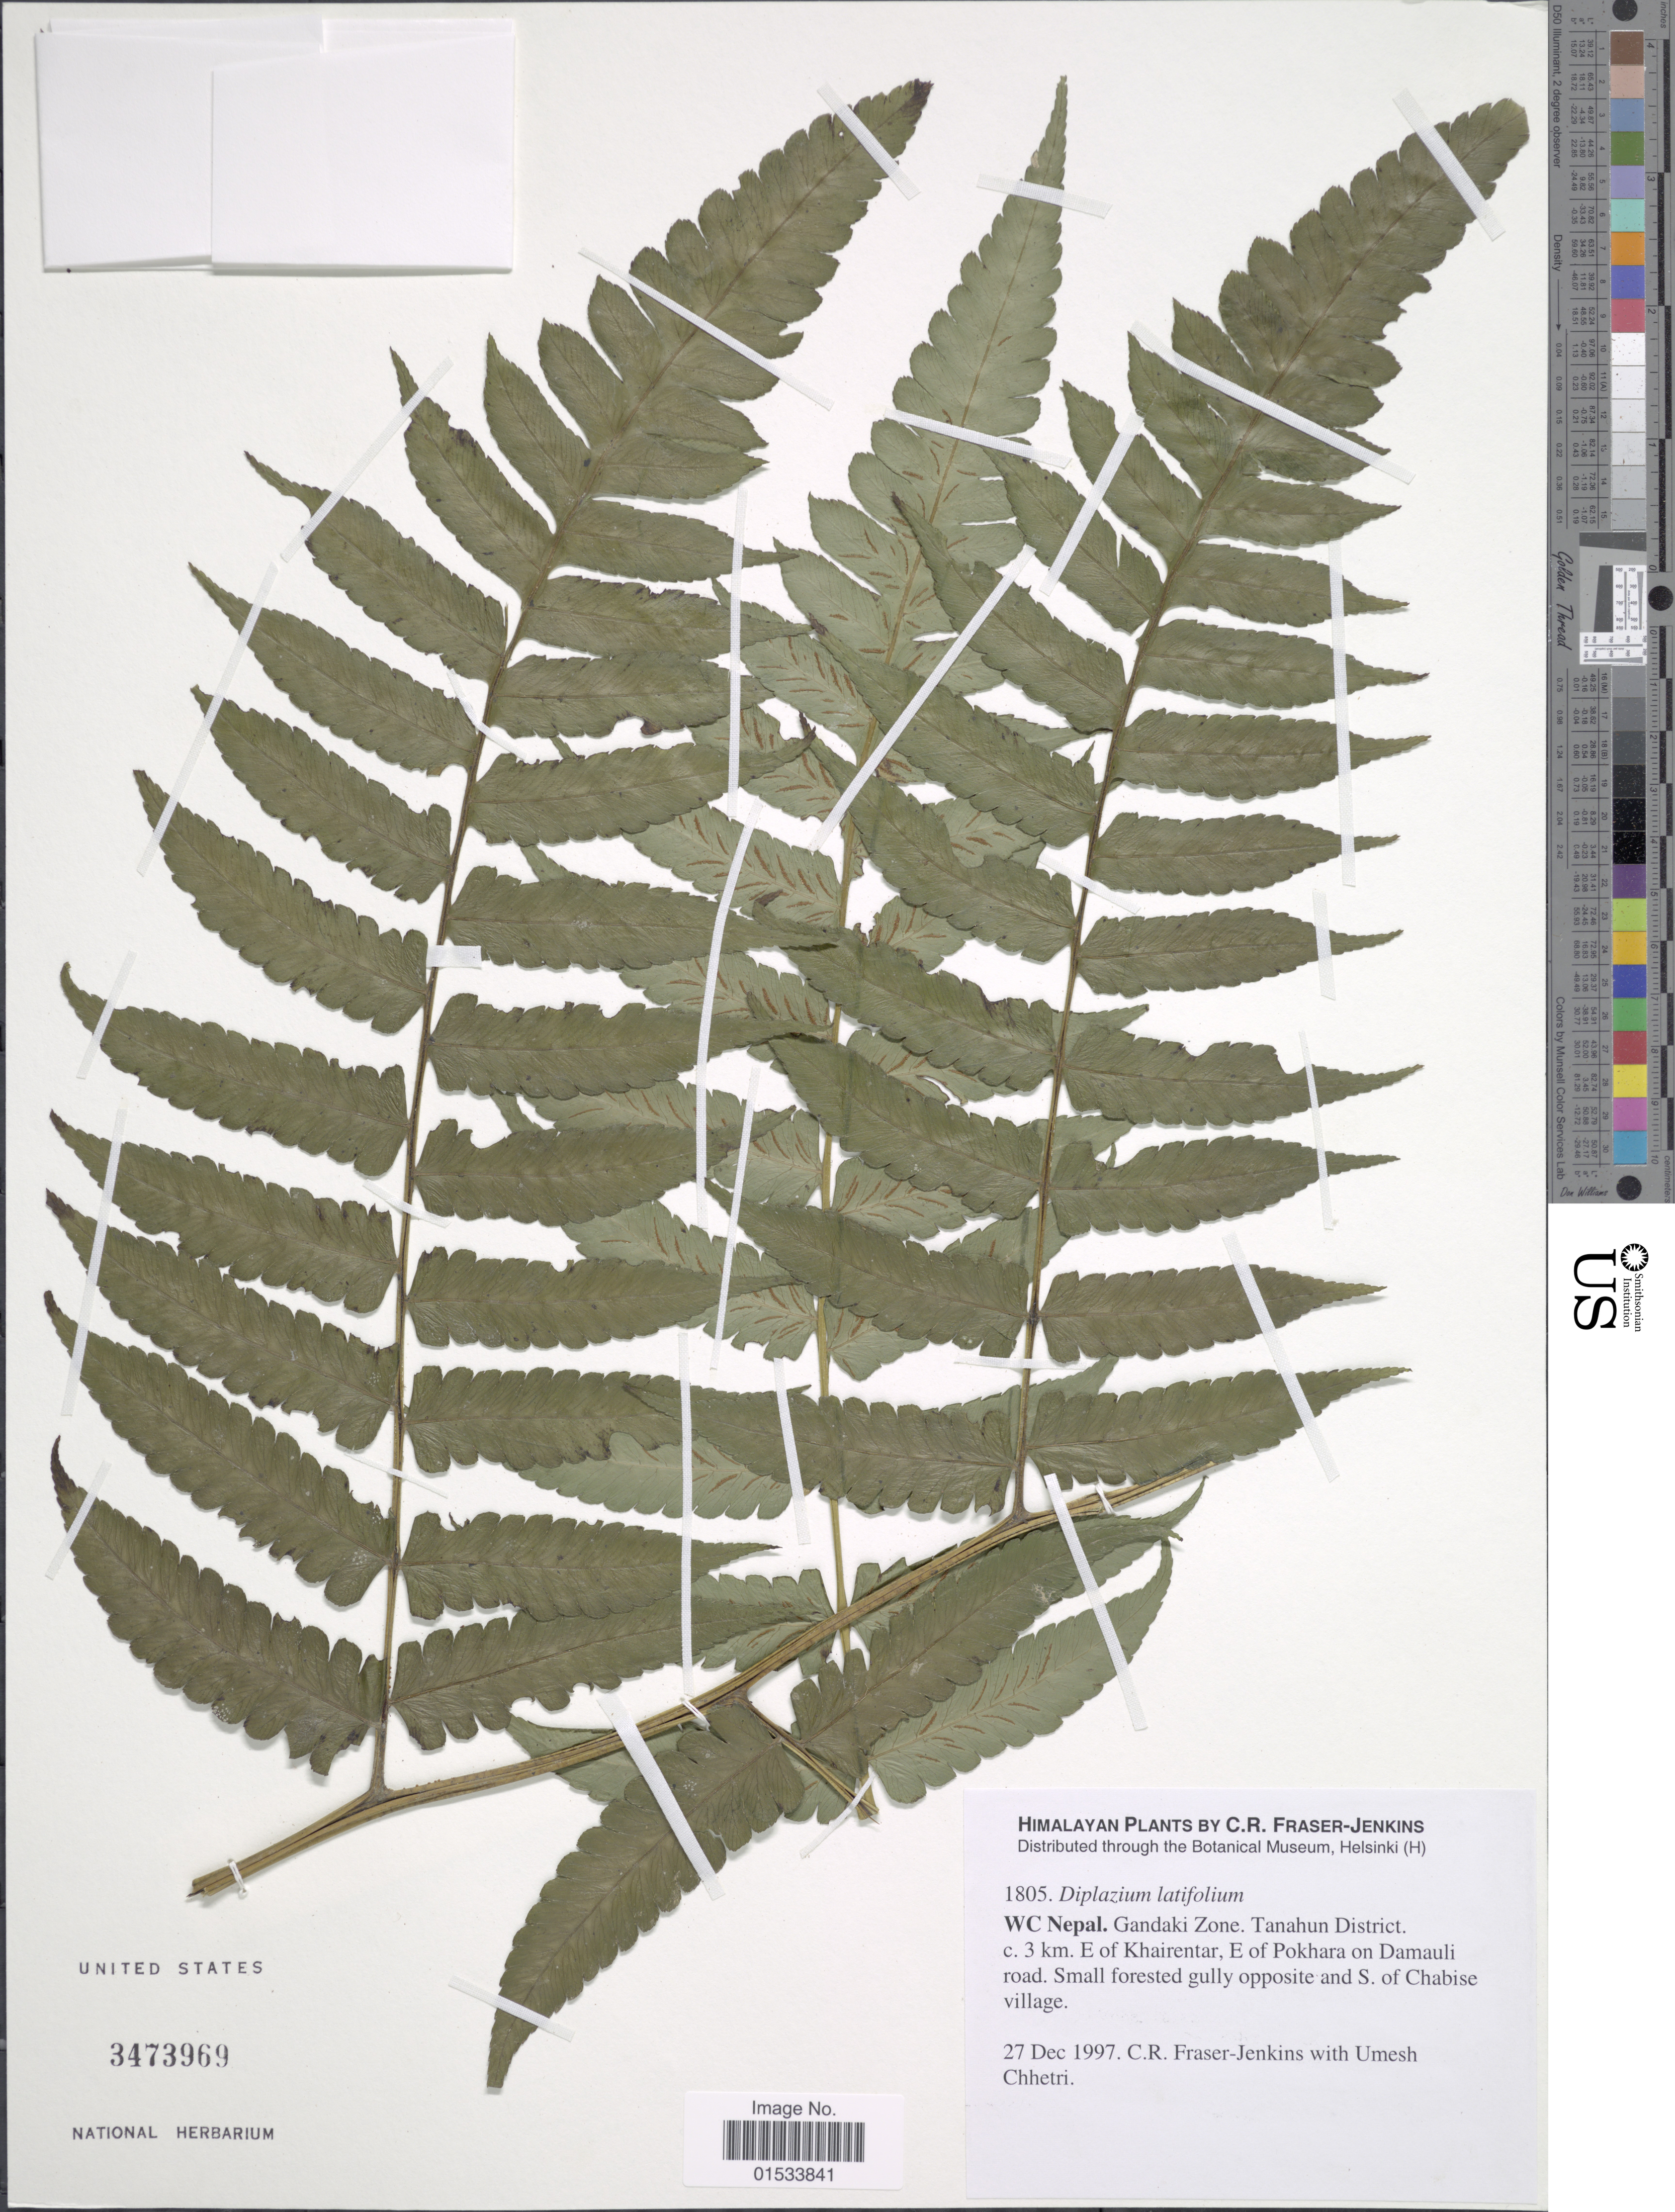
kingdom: Plantae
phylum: Tracheophyta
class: Polypodiopsida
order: Polypodiales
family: Athyriaceae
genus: Diplazium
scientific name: Diplazium latifolium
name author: (D. Don) T. Moore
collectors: C. R. Fraser-Jenkins & U. Chhetri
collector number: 1805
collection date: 1997-11-27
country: Nepal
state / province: Gandaki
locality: WC Nepal, Gandaki Zone, Tanahun District, c. 3 km E of Khaientar, E. of Pokhara on Damauli road, Small forested gully opposite and S. of Chabise village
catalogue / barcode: US 3473969